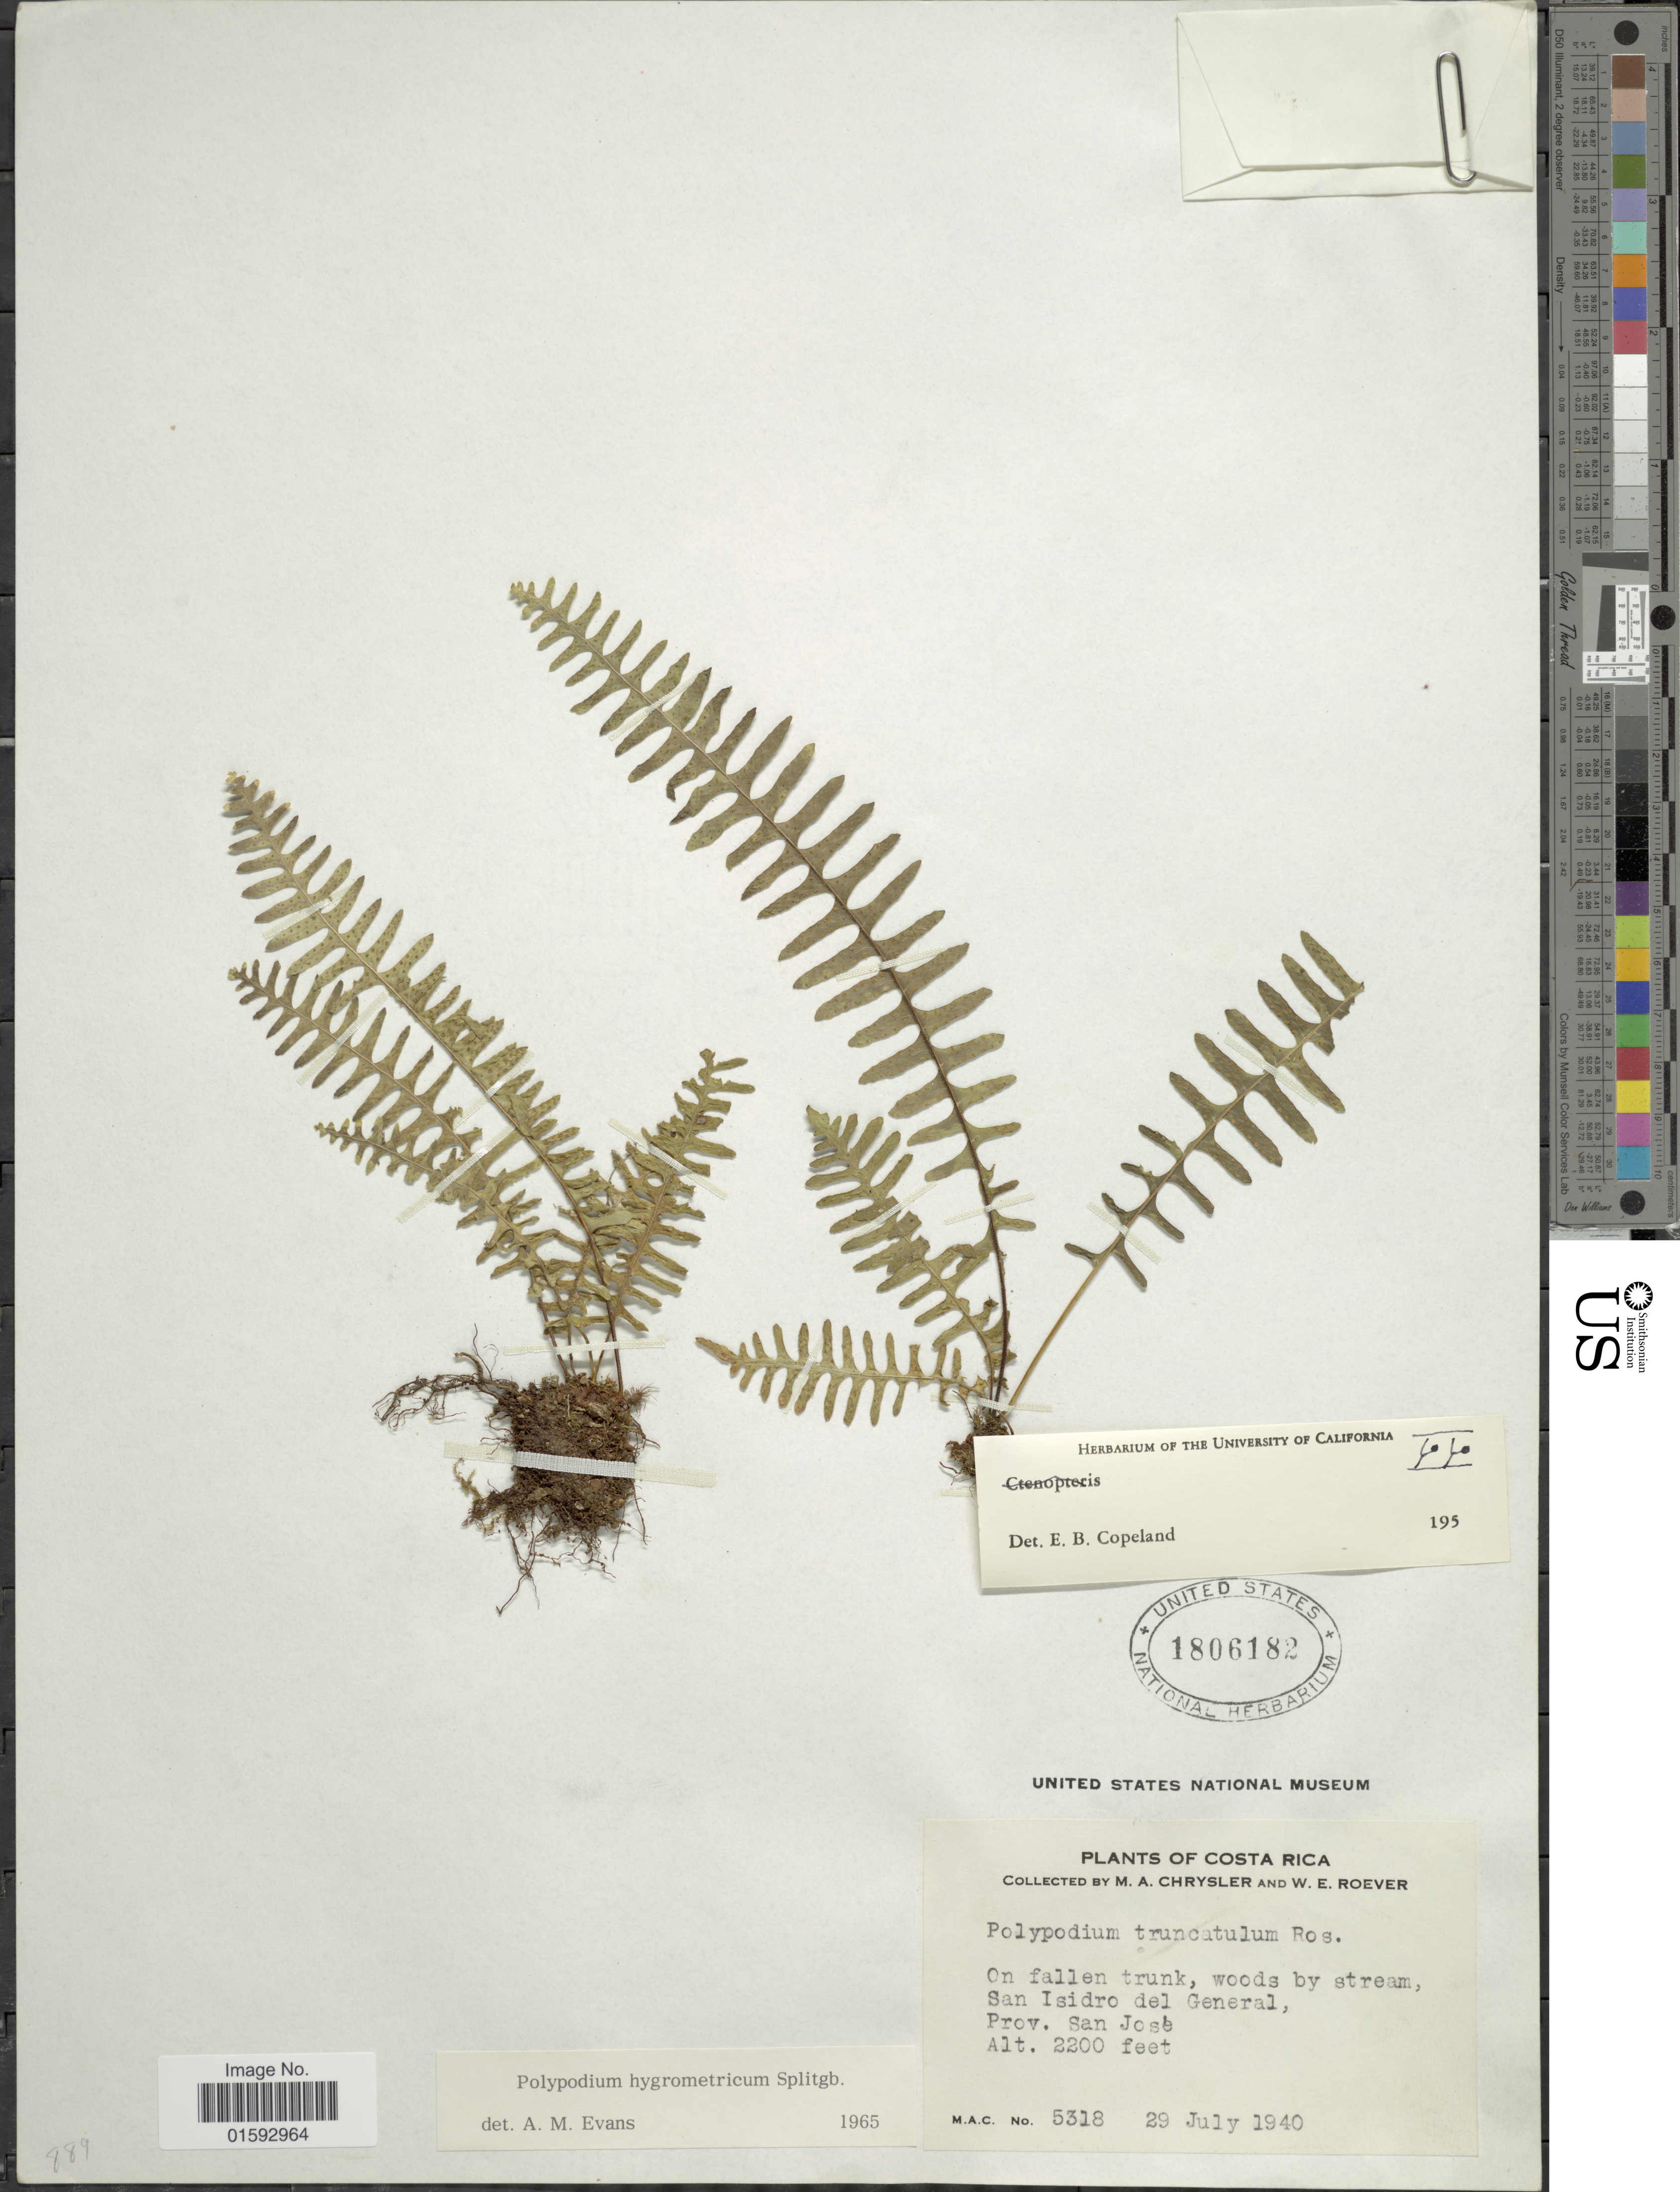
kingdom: Plantae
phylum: Tracheophyta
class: Polypodiopsida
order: Polypodiales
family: Polypodiaceae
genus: Pecluma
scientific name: Pecluma hygrometrica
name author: (Splitg.) M.G. Price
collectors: M. A. Chrysler & W. Roever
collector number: MAC5318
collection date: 1940-07-29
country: Costa Rica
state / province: San José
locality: On fallen trunk, woods by stream, San Isidro del General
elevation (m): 671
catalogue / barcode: US 1806182